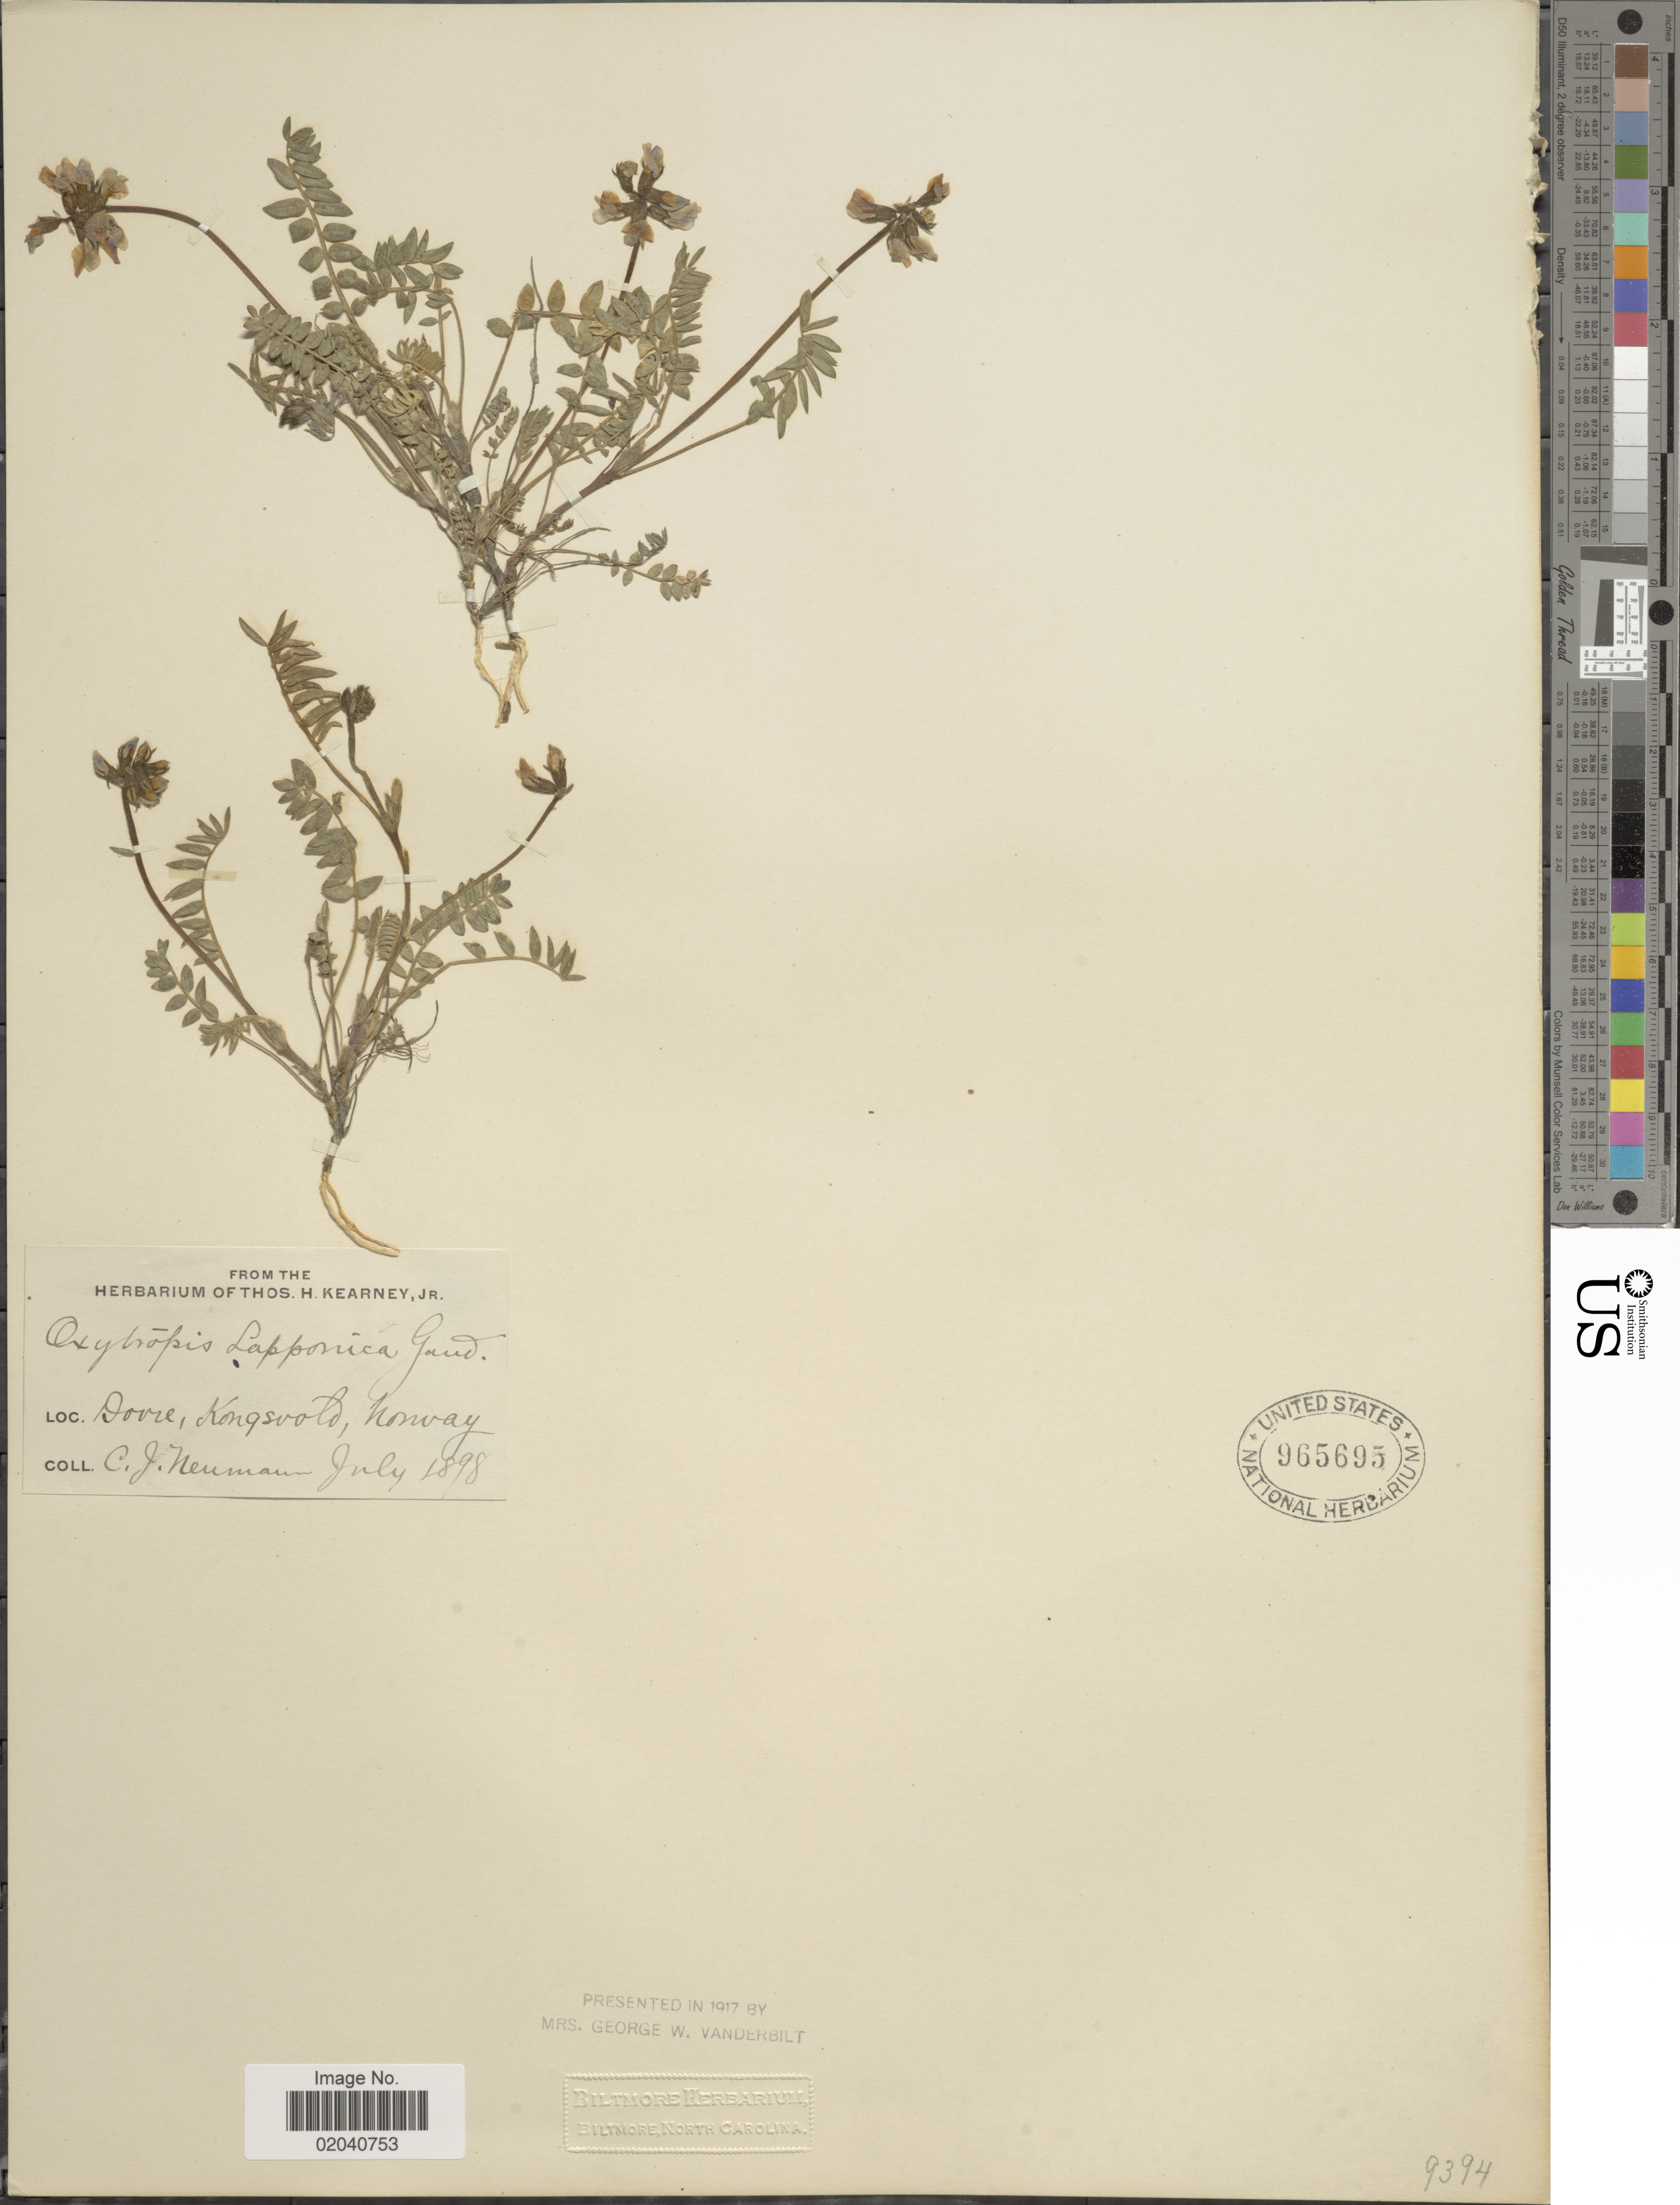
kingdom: Plantae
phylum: Tracheophyta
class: Magnoliopsida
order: Fabales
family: Fabaceae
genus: Oxytropis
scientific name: Oxytropis lapponica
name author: (Wahlenb.) Gay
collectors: C. Neuman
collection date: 1898-07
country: Norway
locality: Dovre; Kongsvold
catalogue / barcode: US 965695